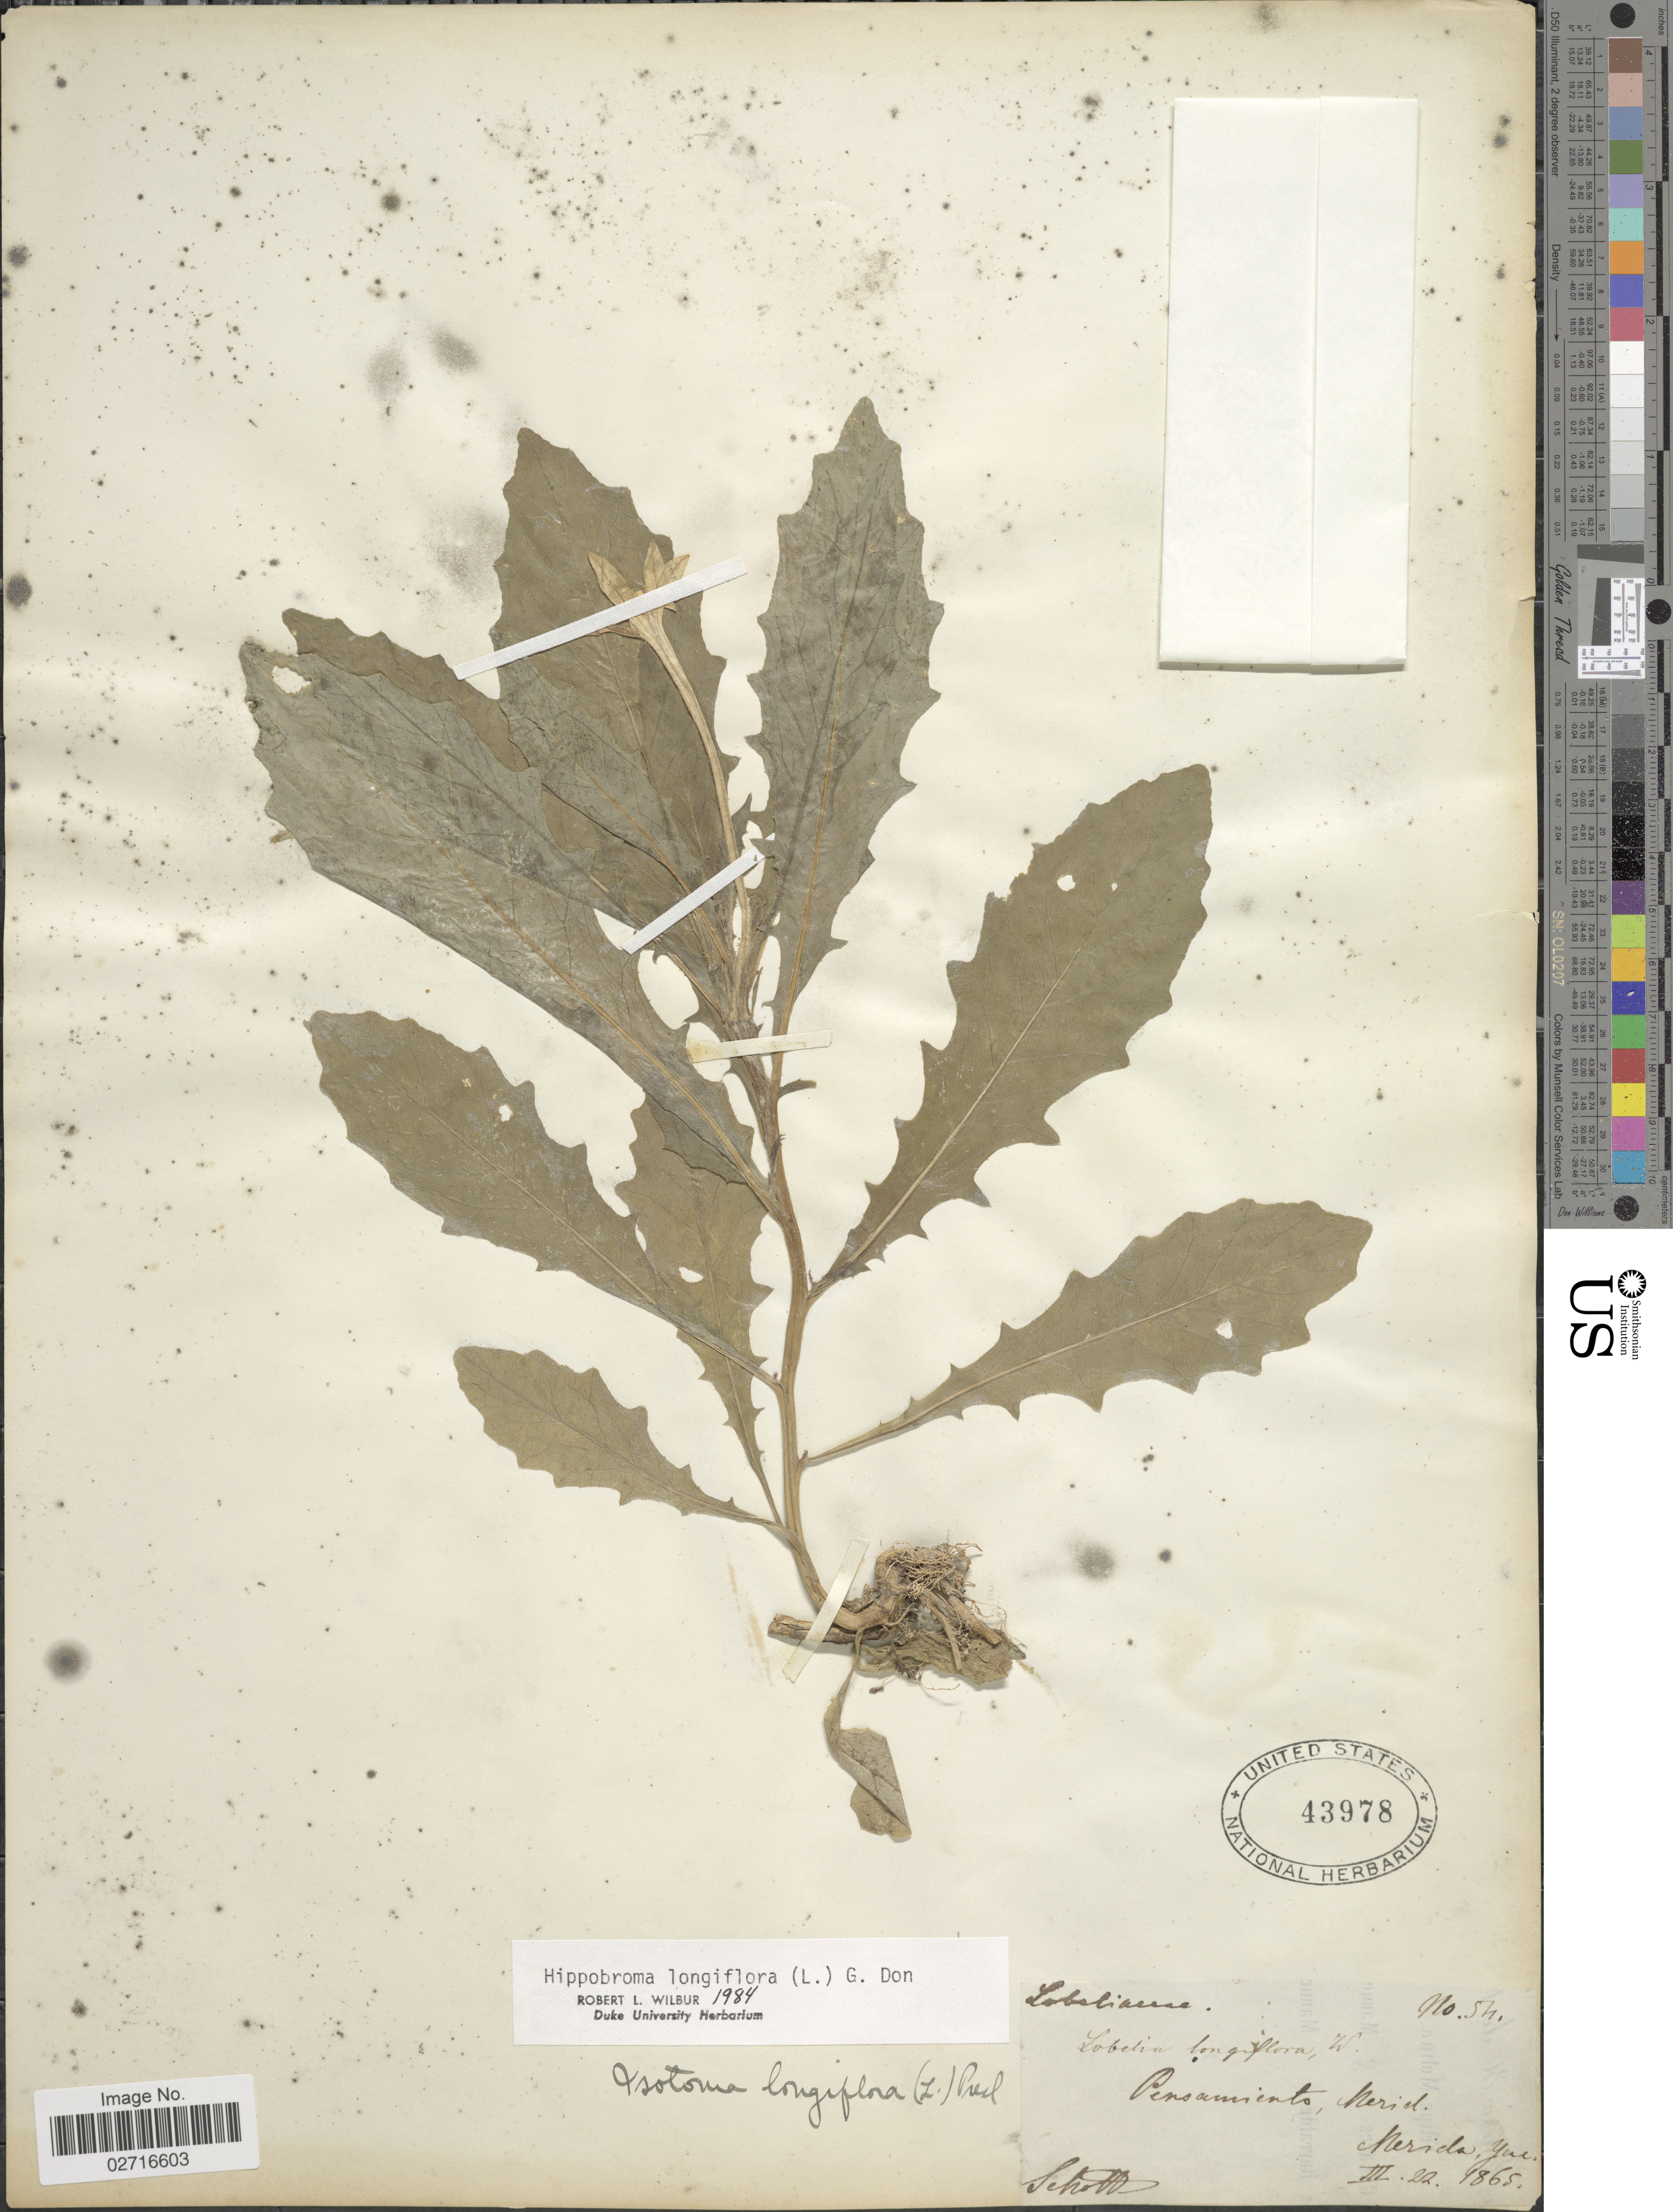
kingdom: Plantae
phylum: Tracheophyta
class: Magnoliopsida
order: Asterales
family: Campanulaceae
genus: Hippobroma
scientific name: Hippobroma longiflora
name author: (L.) G. Don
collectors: Schott, --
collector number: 54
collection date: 1865-03-22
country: Mexico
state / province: Yucatán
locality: Pensamiento, Merid., Merida, Yuc.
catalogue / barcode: US 43978